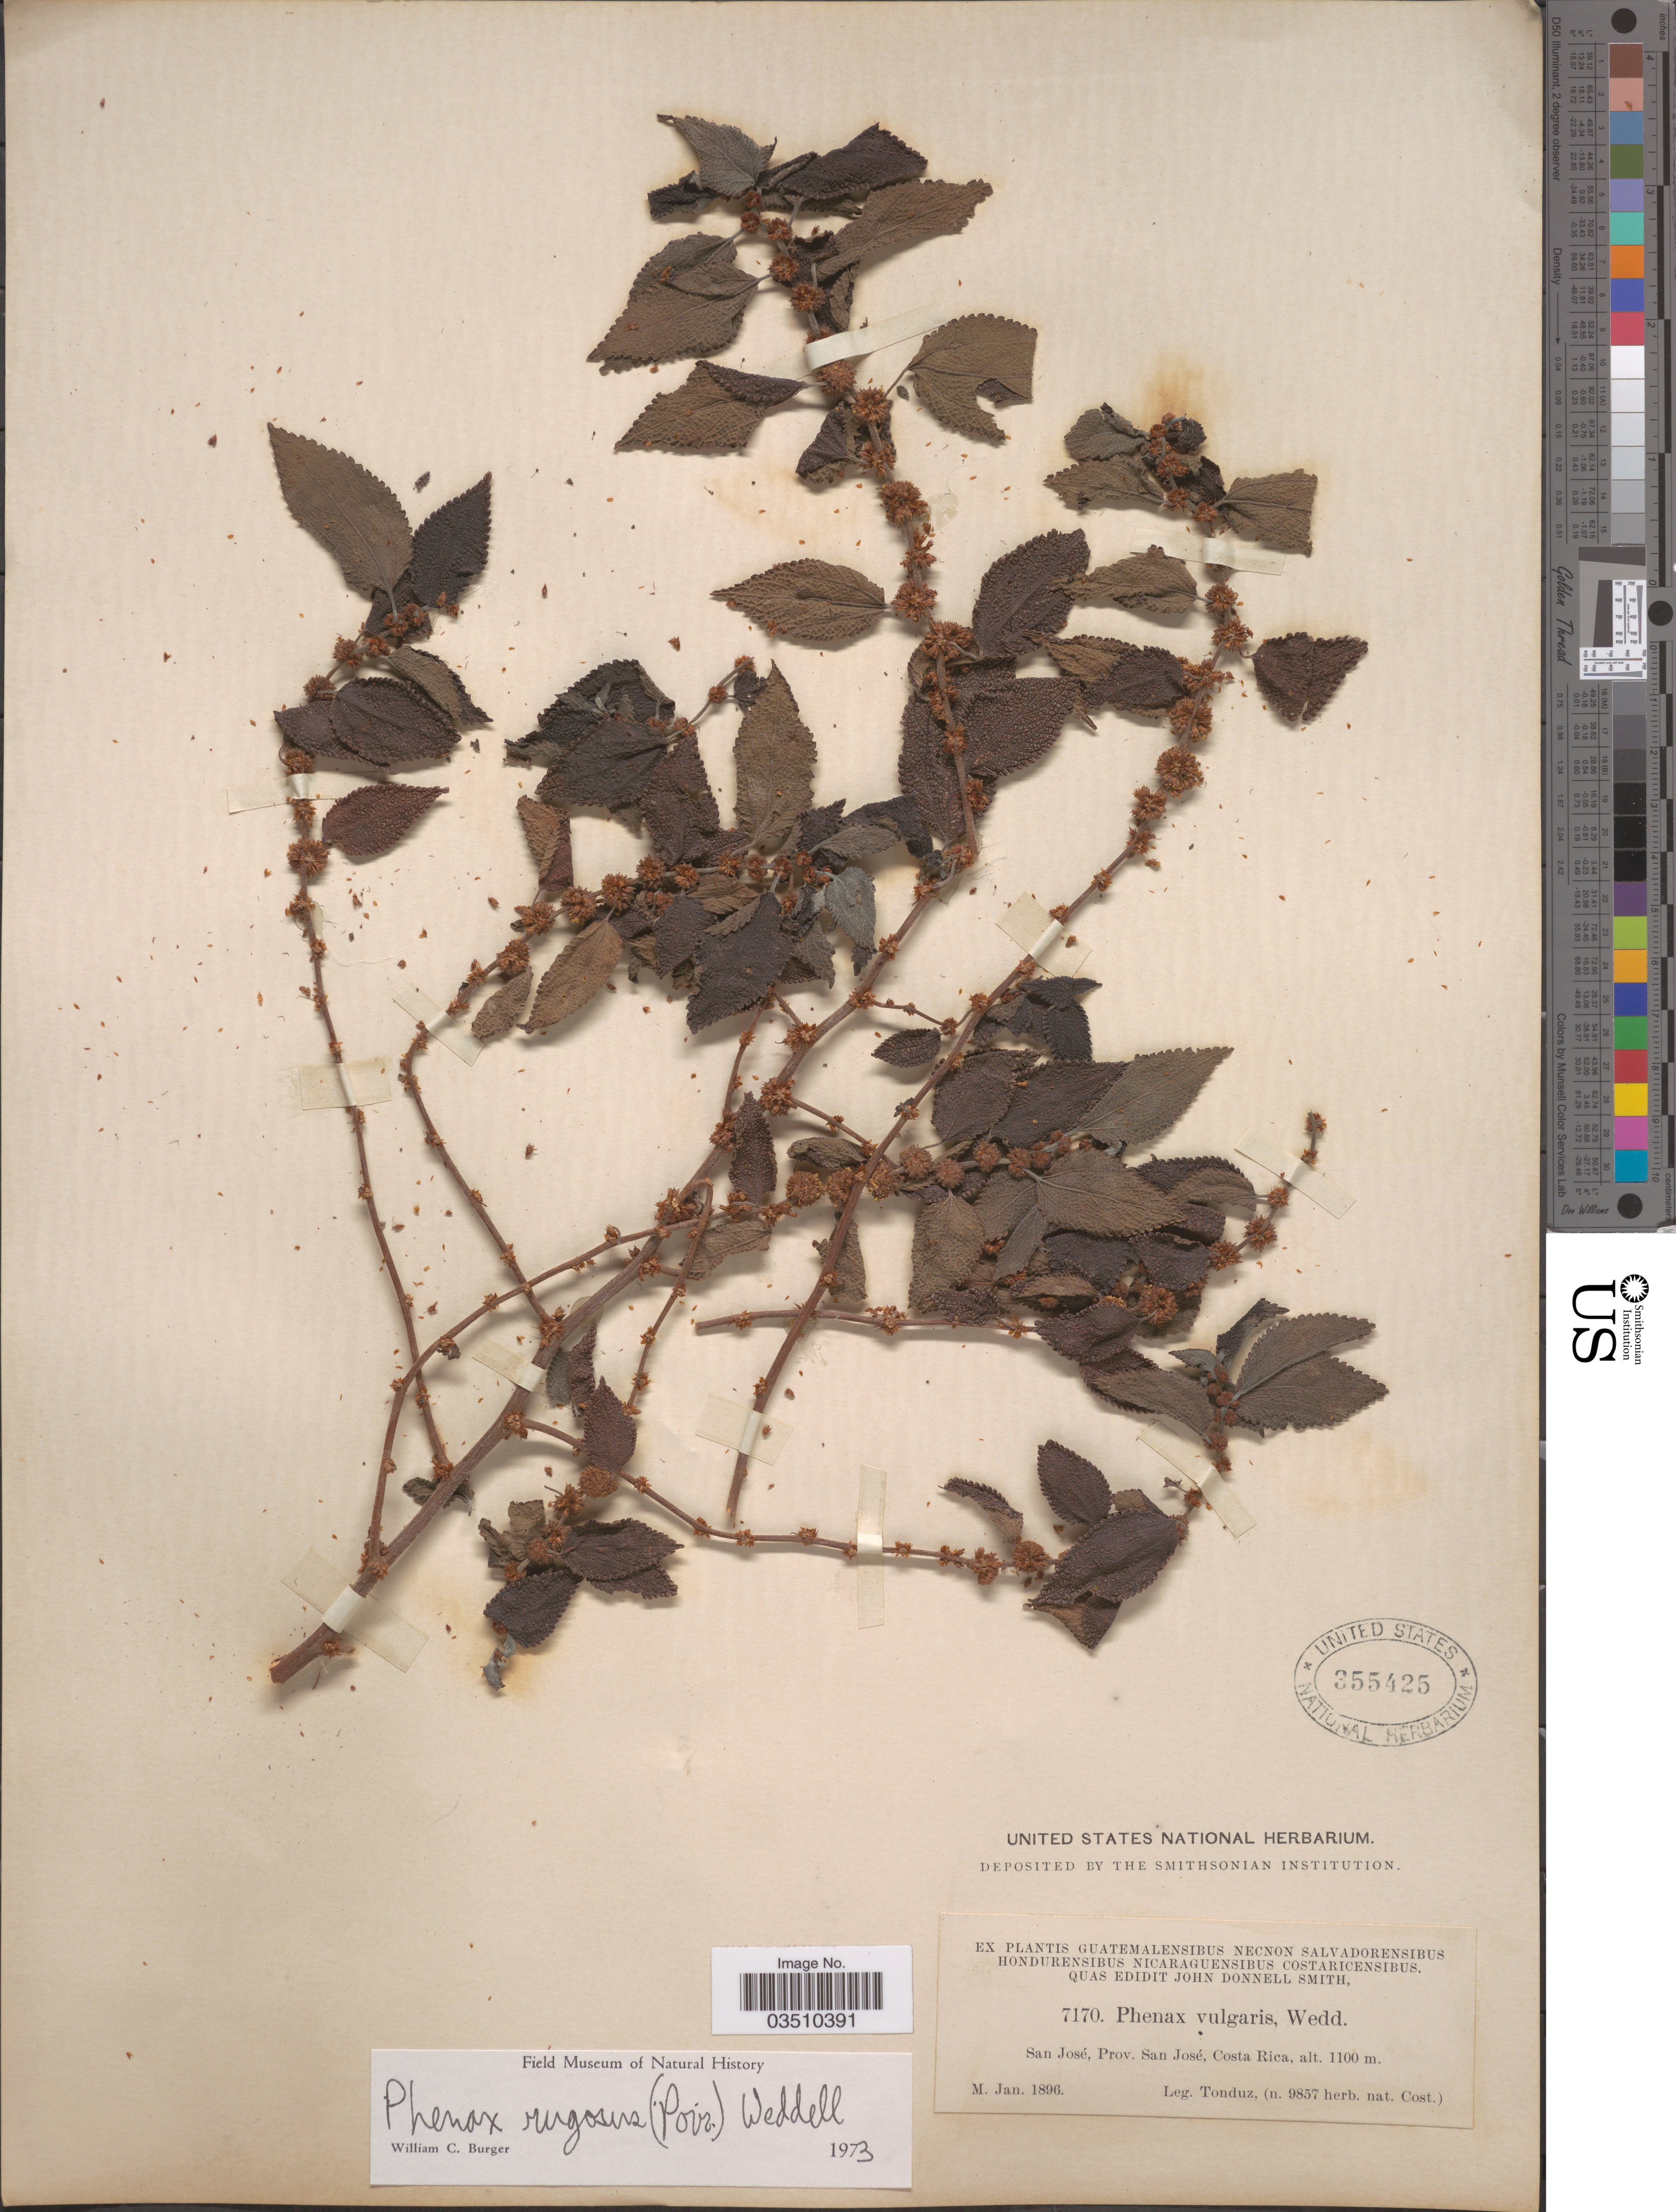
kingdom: Plantae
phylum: Tracheophyta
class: Magnoliopsida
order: Rosales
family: Urticaceae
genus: Phenax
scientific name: Phenax rugosus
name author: (Poir.) Wedd.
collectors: Tonduz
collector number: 7170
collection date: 1896-01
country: Costa Rica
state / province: San José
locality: San José.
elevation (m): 1100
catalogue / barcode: US 355425